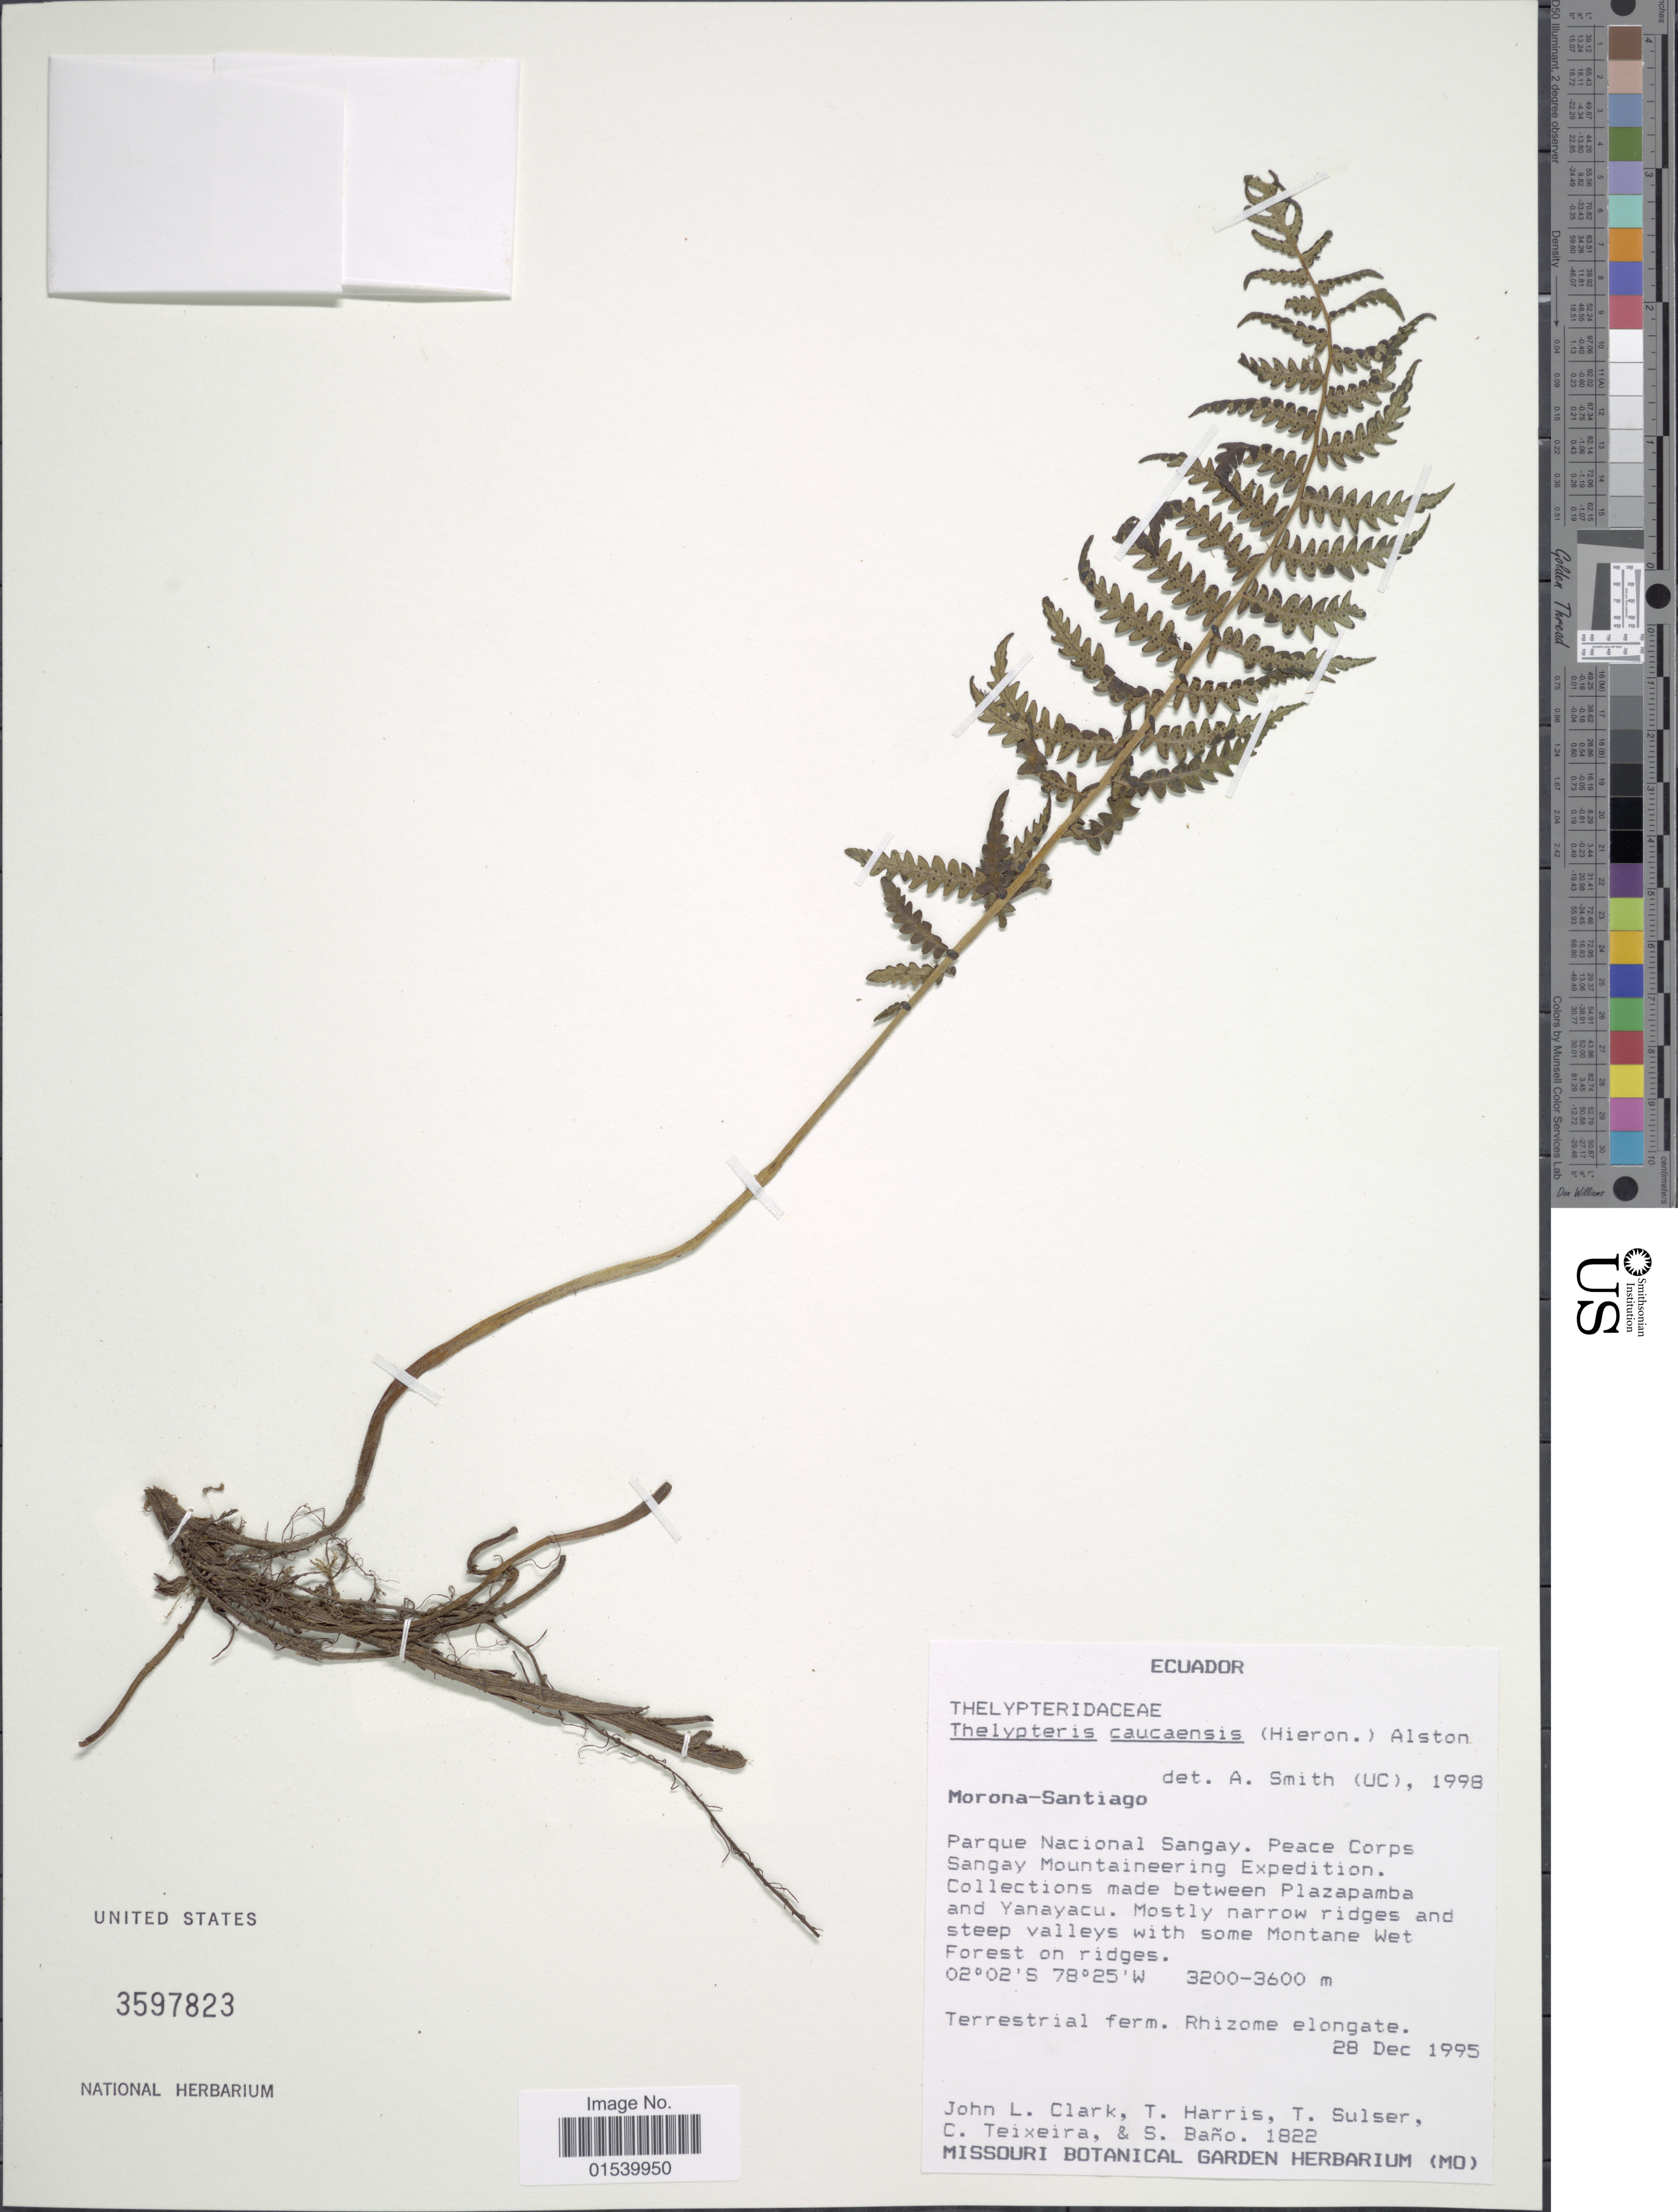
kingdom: Plantae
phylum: Tracheophyta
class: Polypodiopsida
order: Polypodiales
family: Thelypteridaceae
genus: Amauropelta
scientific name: Amauropelta caucaensis (Hieron.) comb. nov., ined. 2015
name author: (Hieron.)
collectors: J. L. Clark, T. Harris, T. Sulser, C. Teixeira & S. Bano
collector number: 1822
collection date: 1995-12-28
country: Ecuador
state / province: Morona-Santiago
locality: Parque naciobnal Sangay. Peace Corps Sangay Mountaineering Expedition. Collection made between Plazapamba and Yanayacu. Mostly narrow ridges and steep valleys with some Montane Wet Forest on ridges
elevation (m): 3200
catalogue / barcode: US 3597823